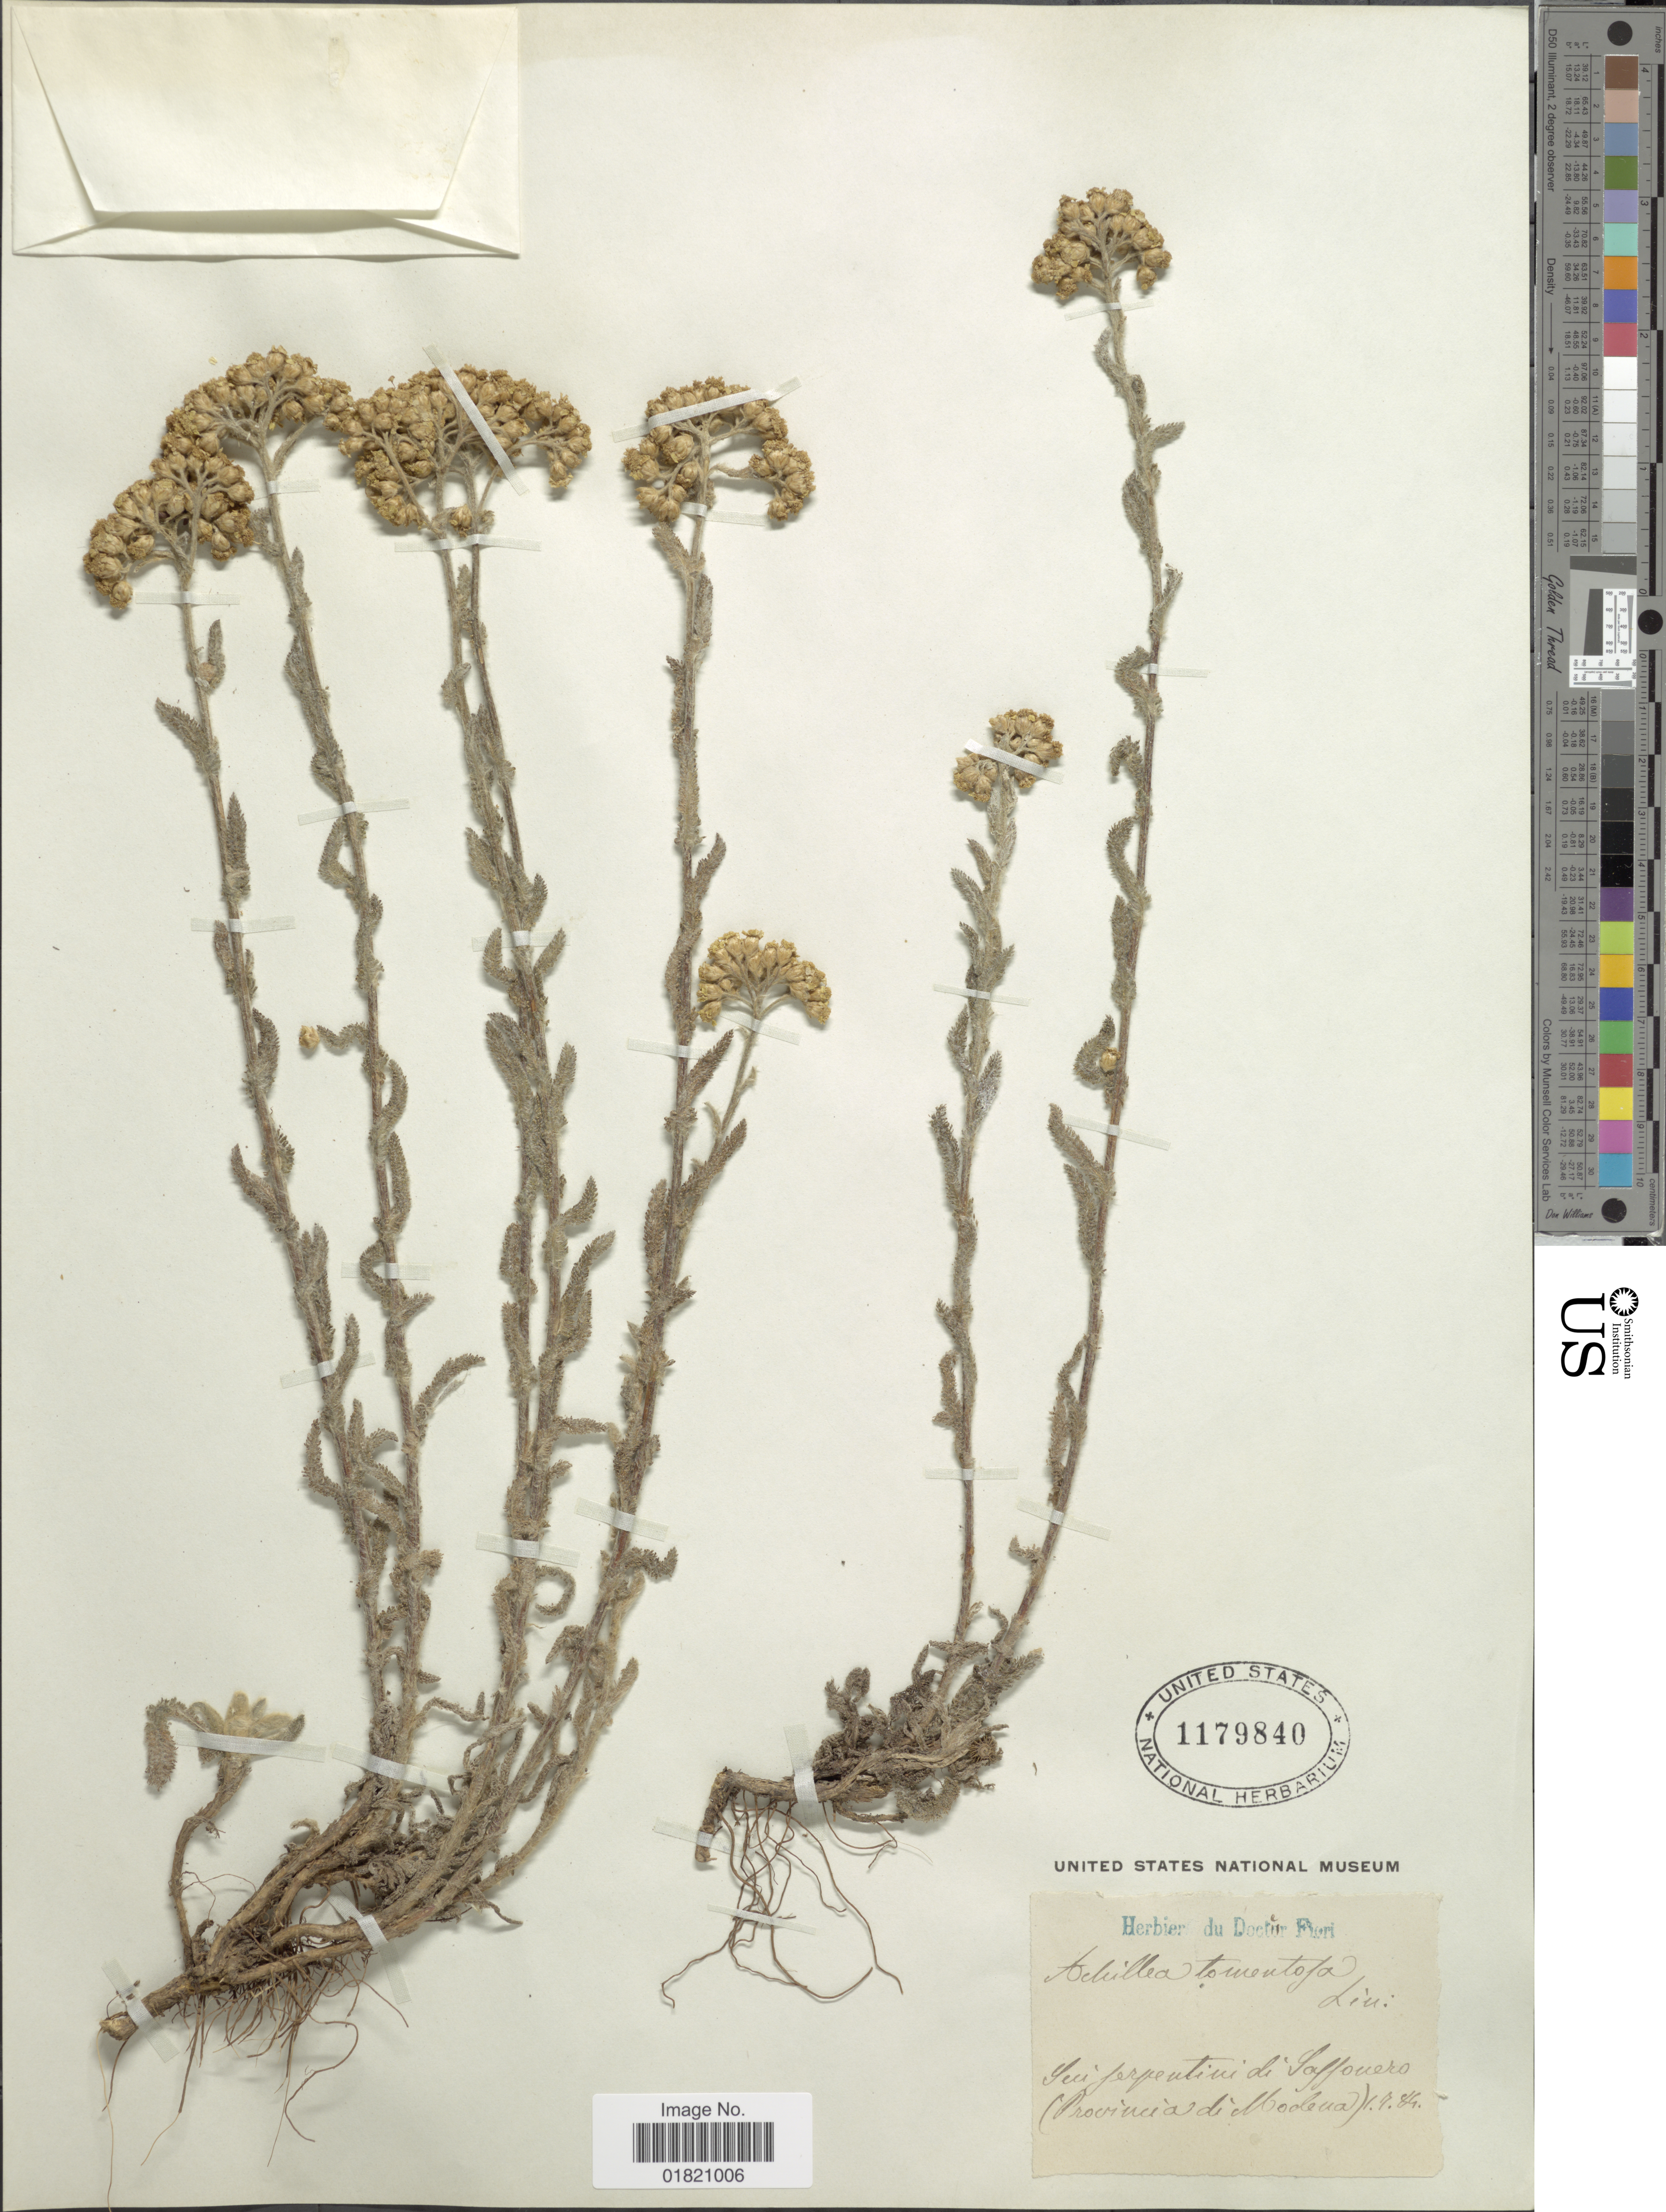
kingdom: Plantae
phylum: Tracheophyta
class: Magnoliopsida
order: Asterales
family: Asteraceae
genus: Achillea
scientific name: Achillea tomentosa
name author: L.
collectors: -. Fiori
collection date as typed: Transcribed d/m/y: 1/7/84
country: Italy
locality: Seci serpentini di Sassonero (Provincia di Modena) [interpreted]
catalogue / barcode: US 1179840